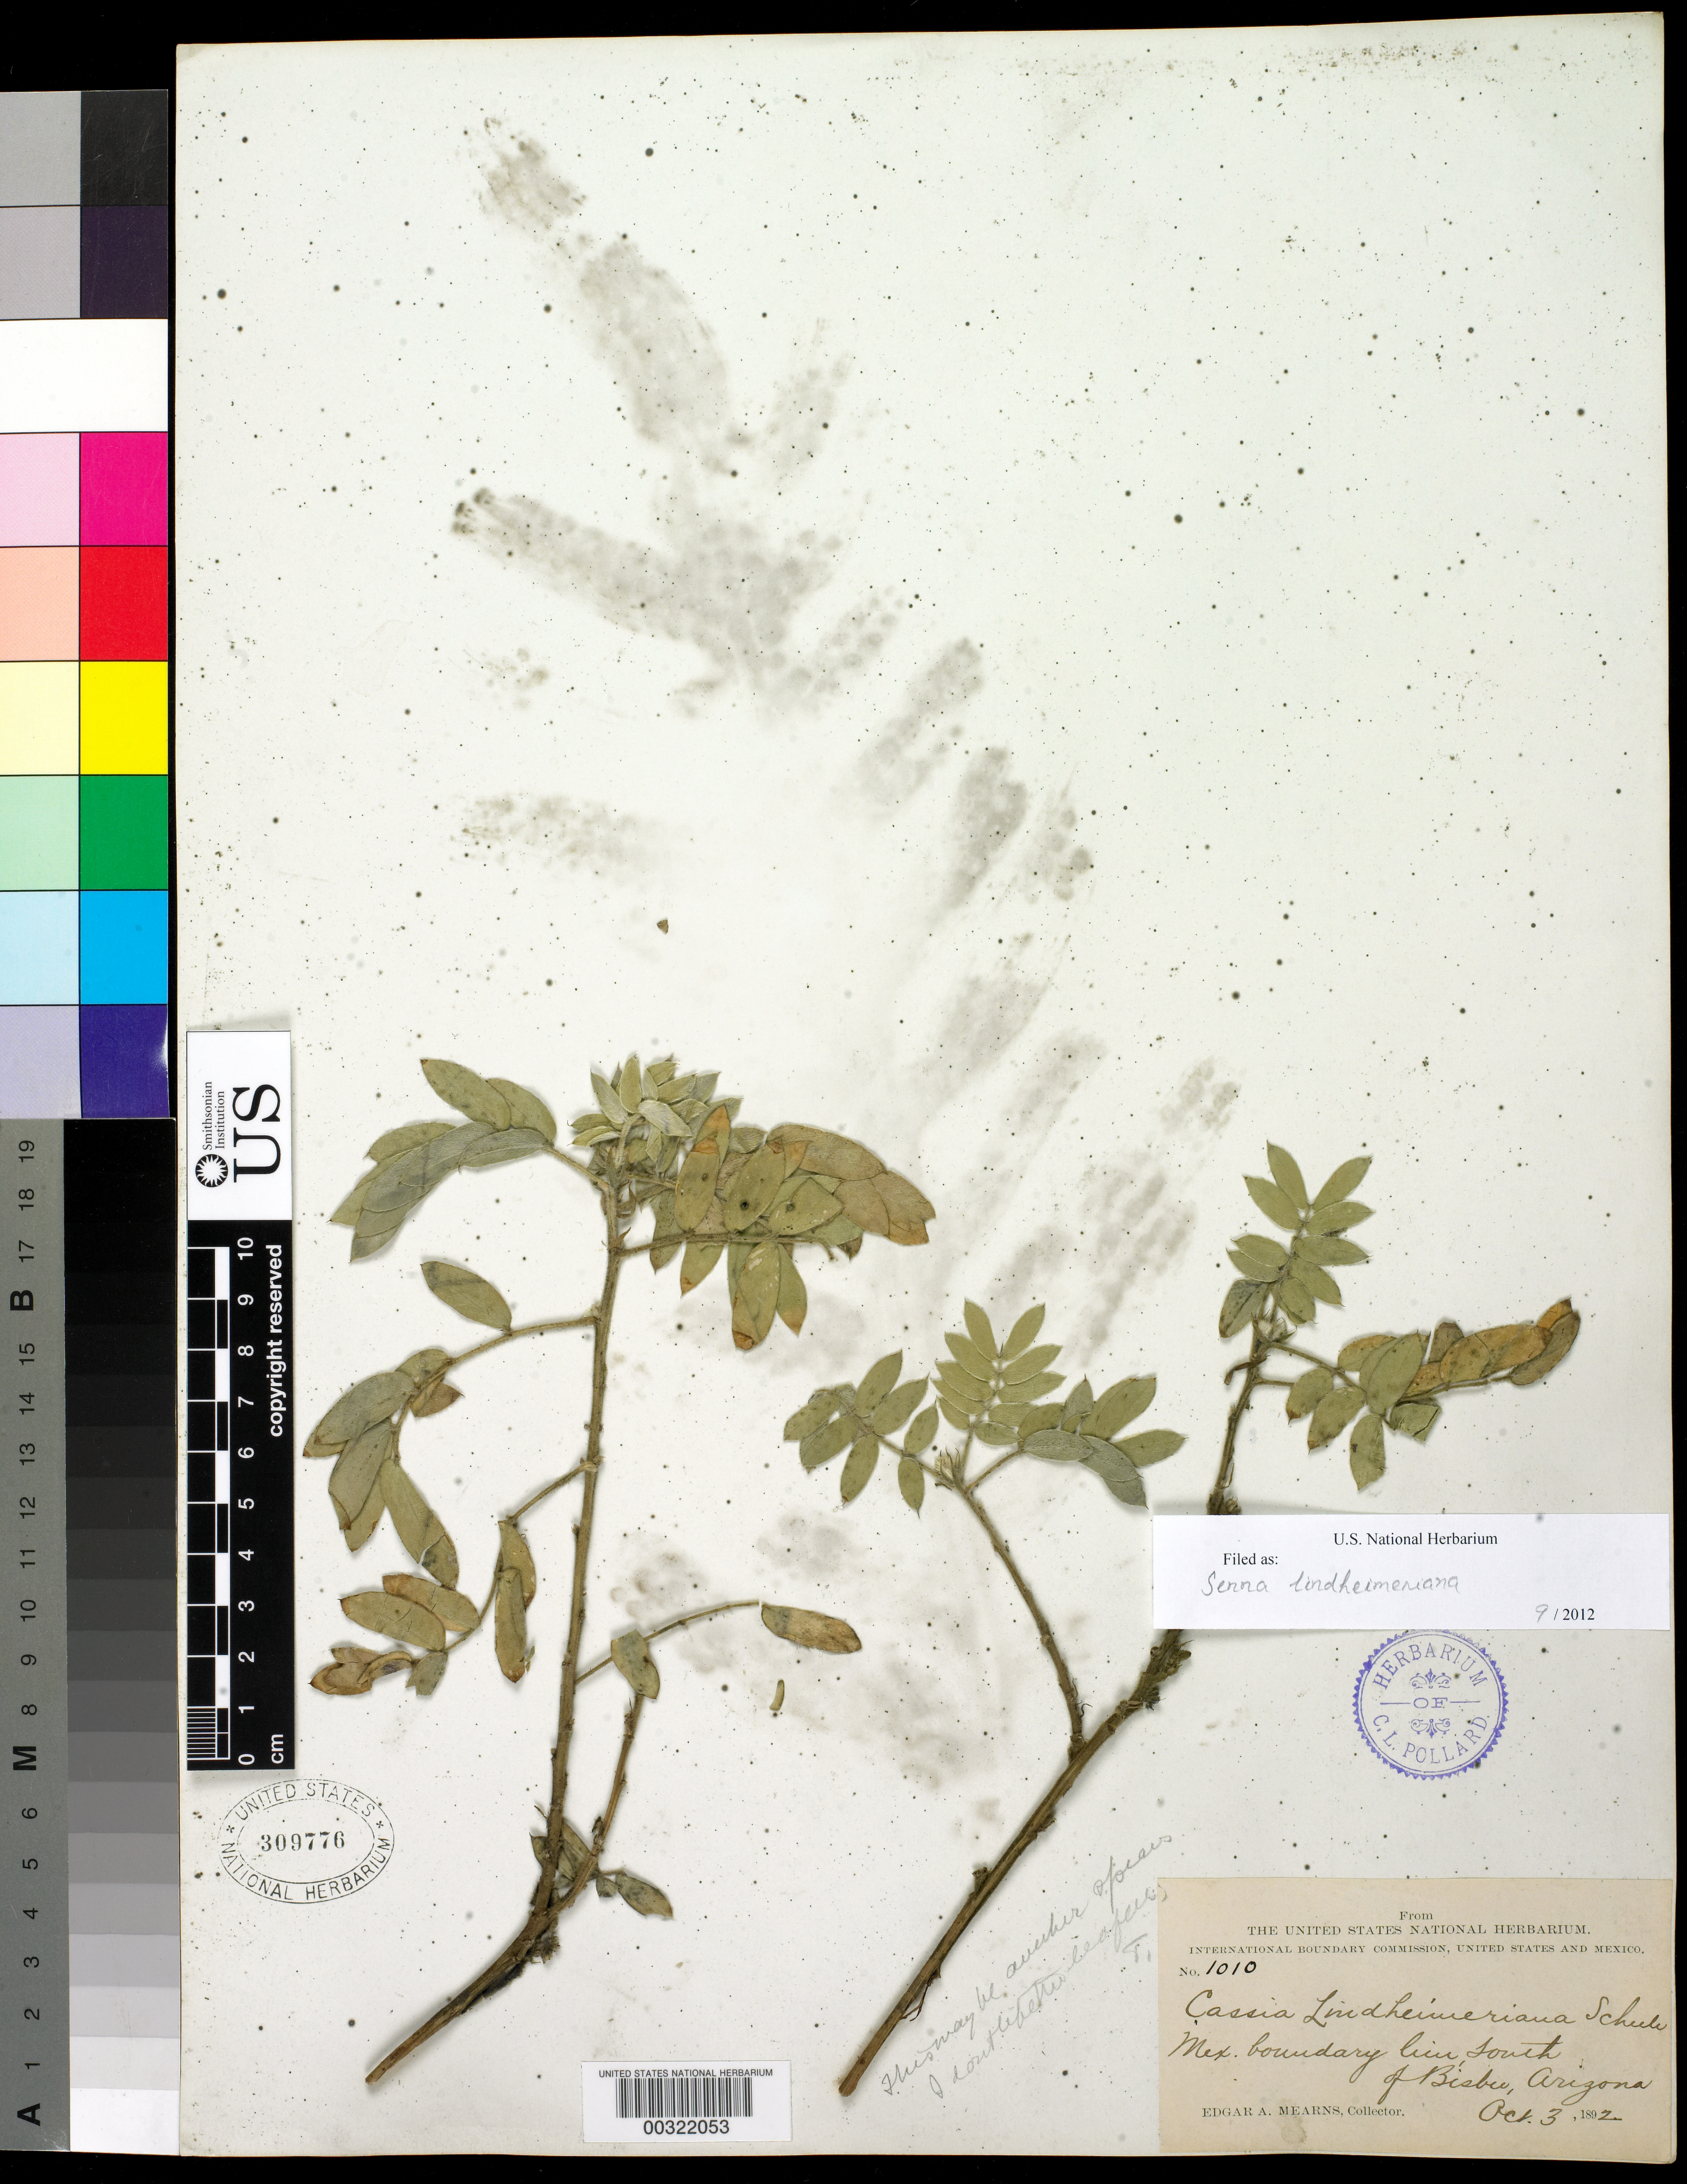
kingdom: Plantae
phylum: Tracheophyta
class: Magnoliopsida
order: Fabales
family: Fabaceae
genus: Senna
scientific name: Senna lindheimeriana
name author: (Scheele) H.S. Irwin & Barneby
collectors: E. A. Mearns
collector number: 1010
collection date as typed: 03 Oct 1892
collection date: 1892-10-03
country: United States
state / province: Arizona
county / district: Cochise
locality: Brisbee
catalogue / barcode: US 309776